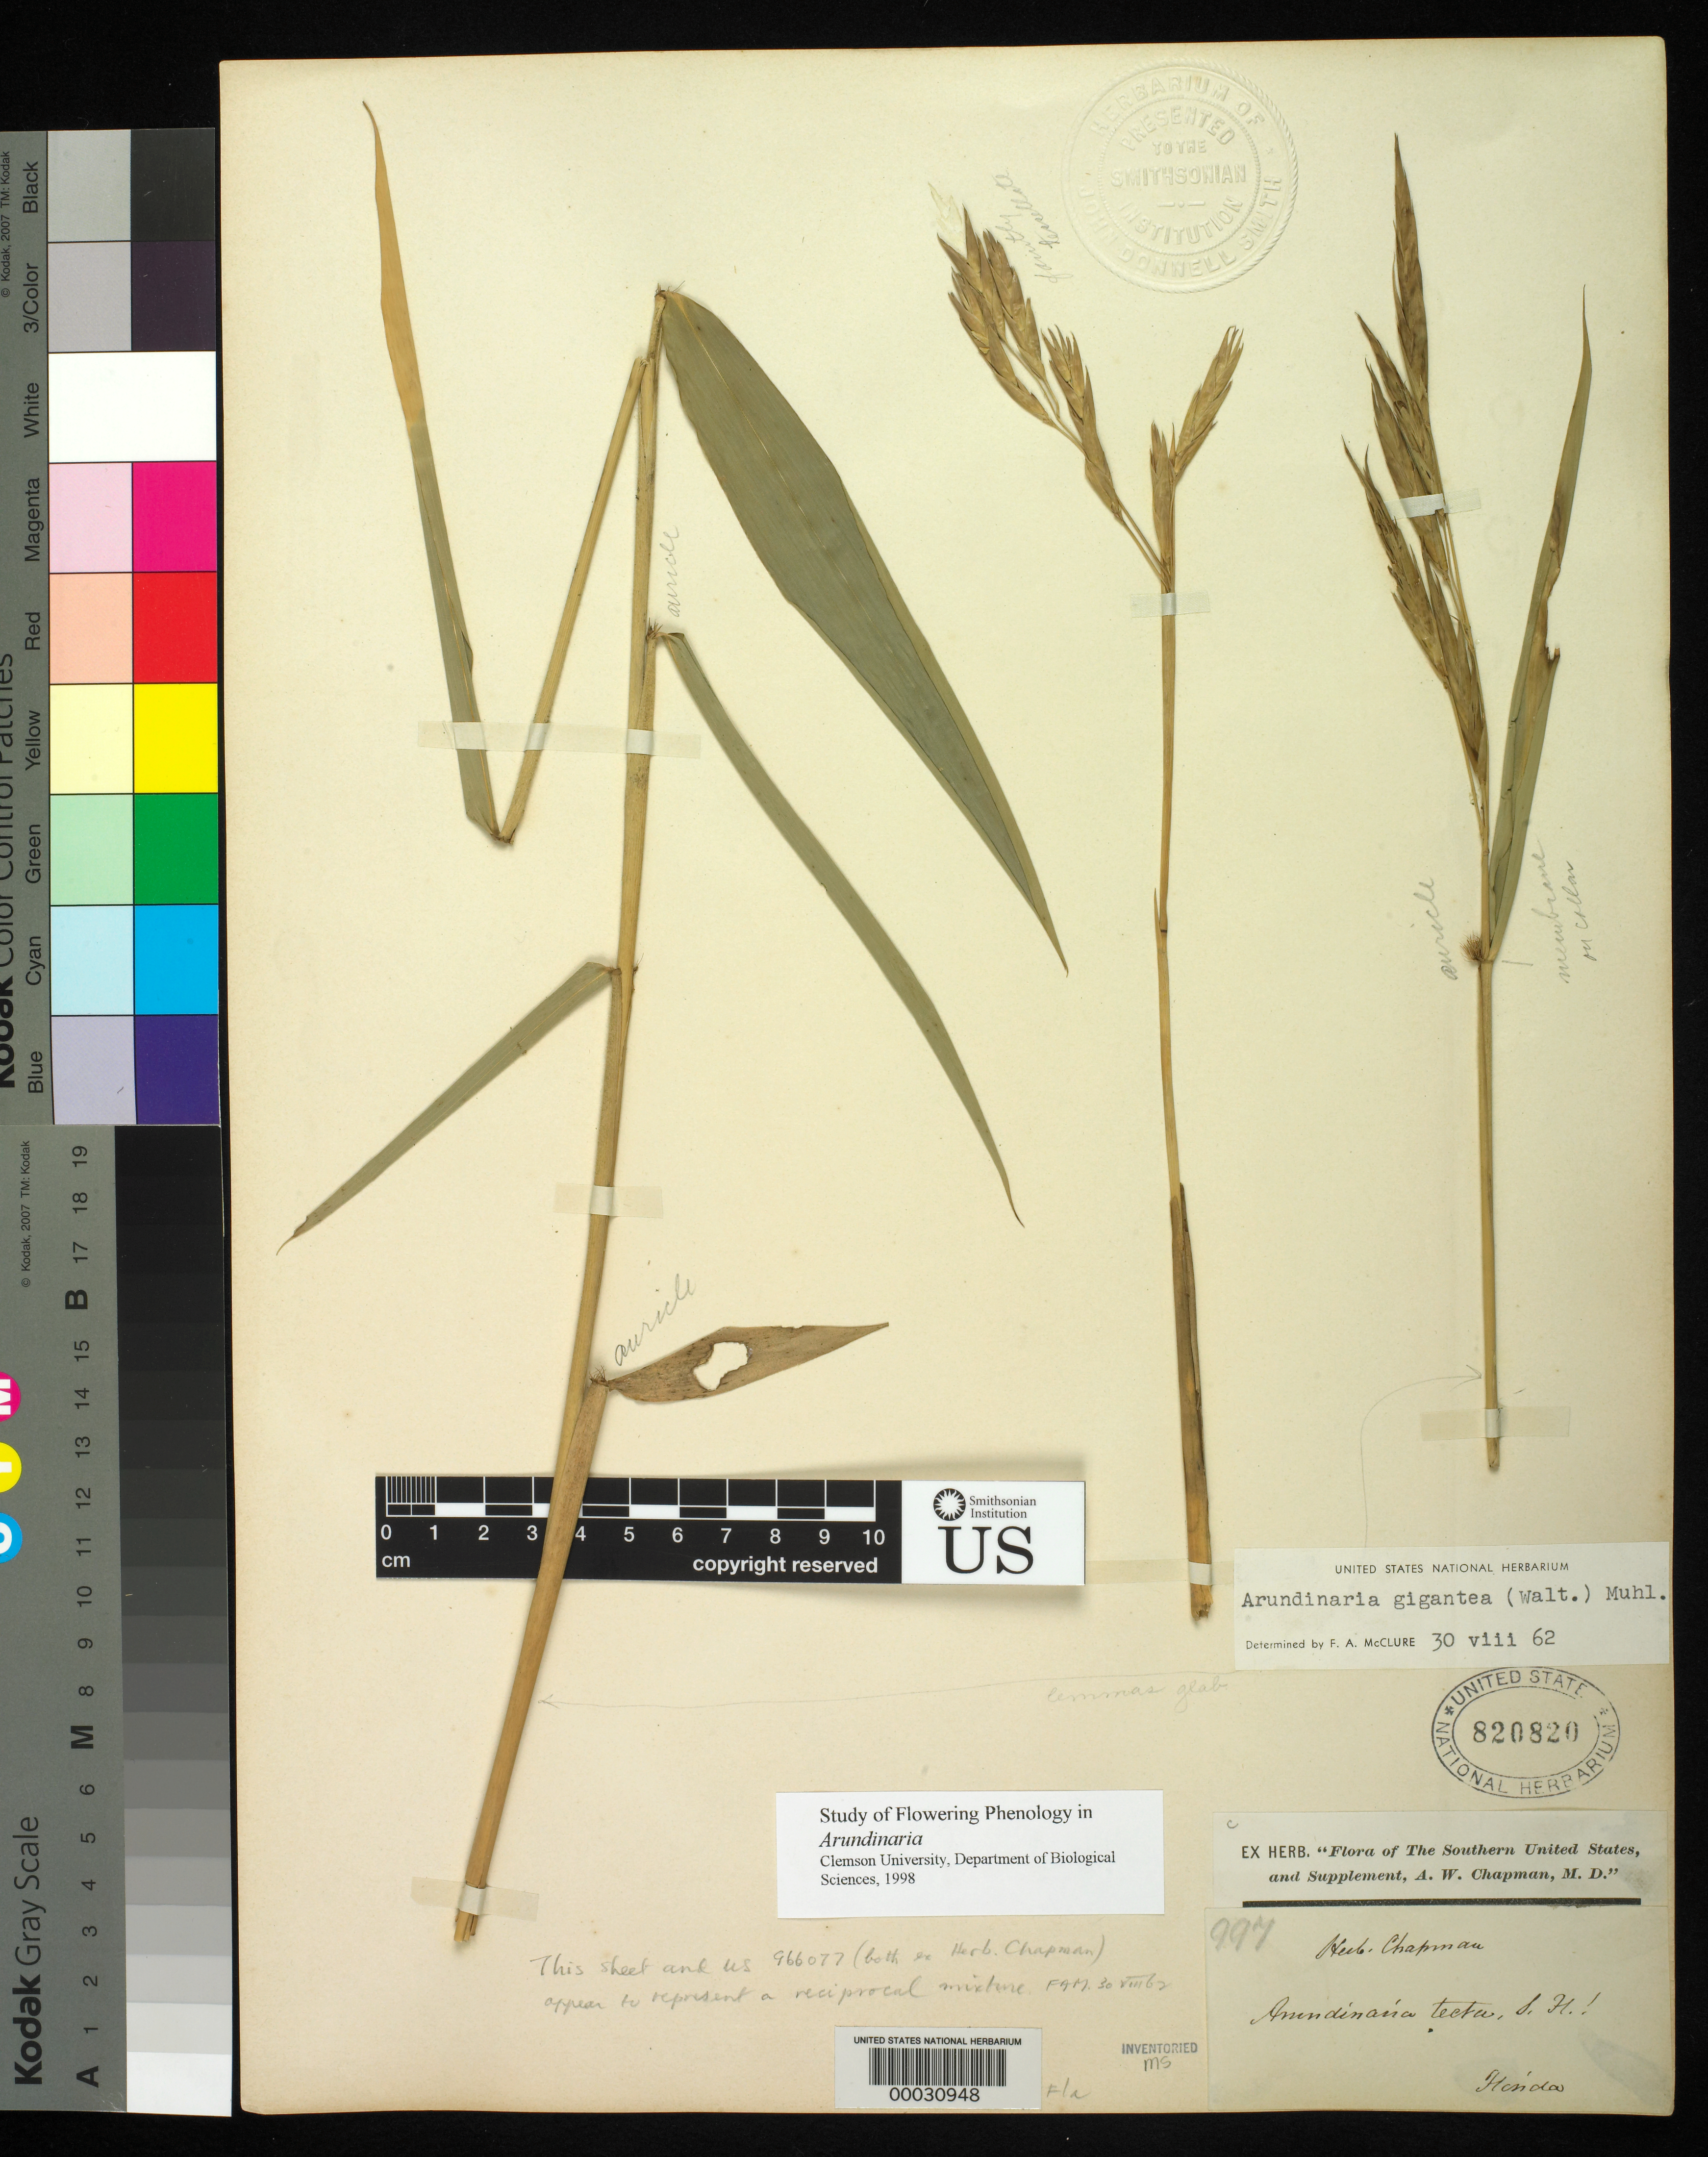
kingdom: Plantae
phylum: Tracheophyta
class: Liliopsida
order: Poales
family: Poaceae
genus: Arundinaria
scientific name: Arundinaria gigantea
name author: (Walter) Muhl.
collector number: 997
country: United States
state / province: Florida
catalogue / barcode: US 820820